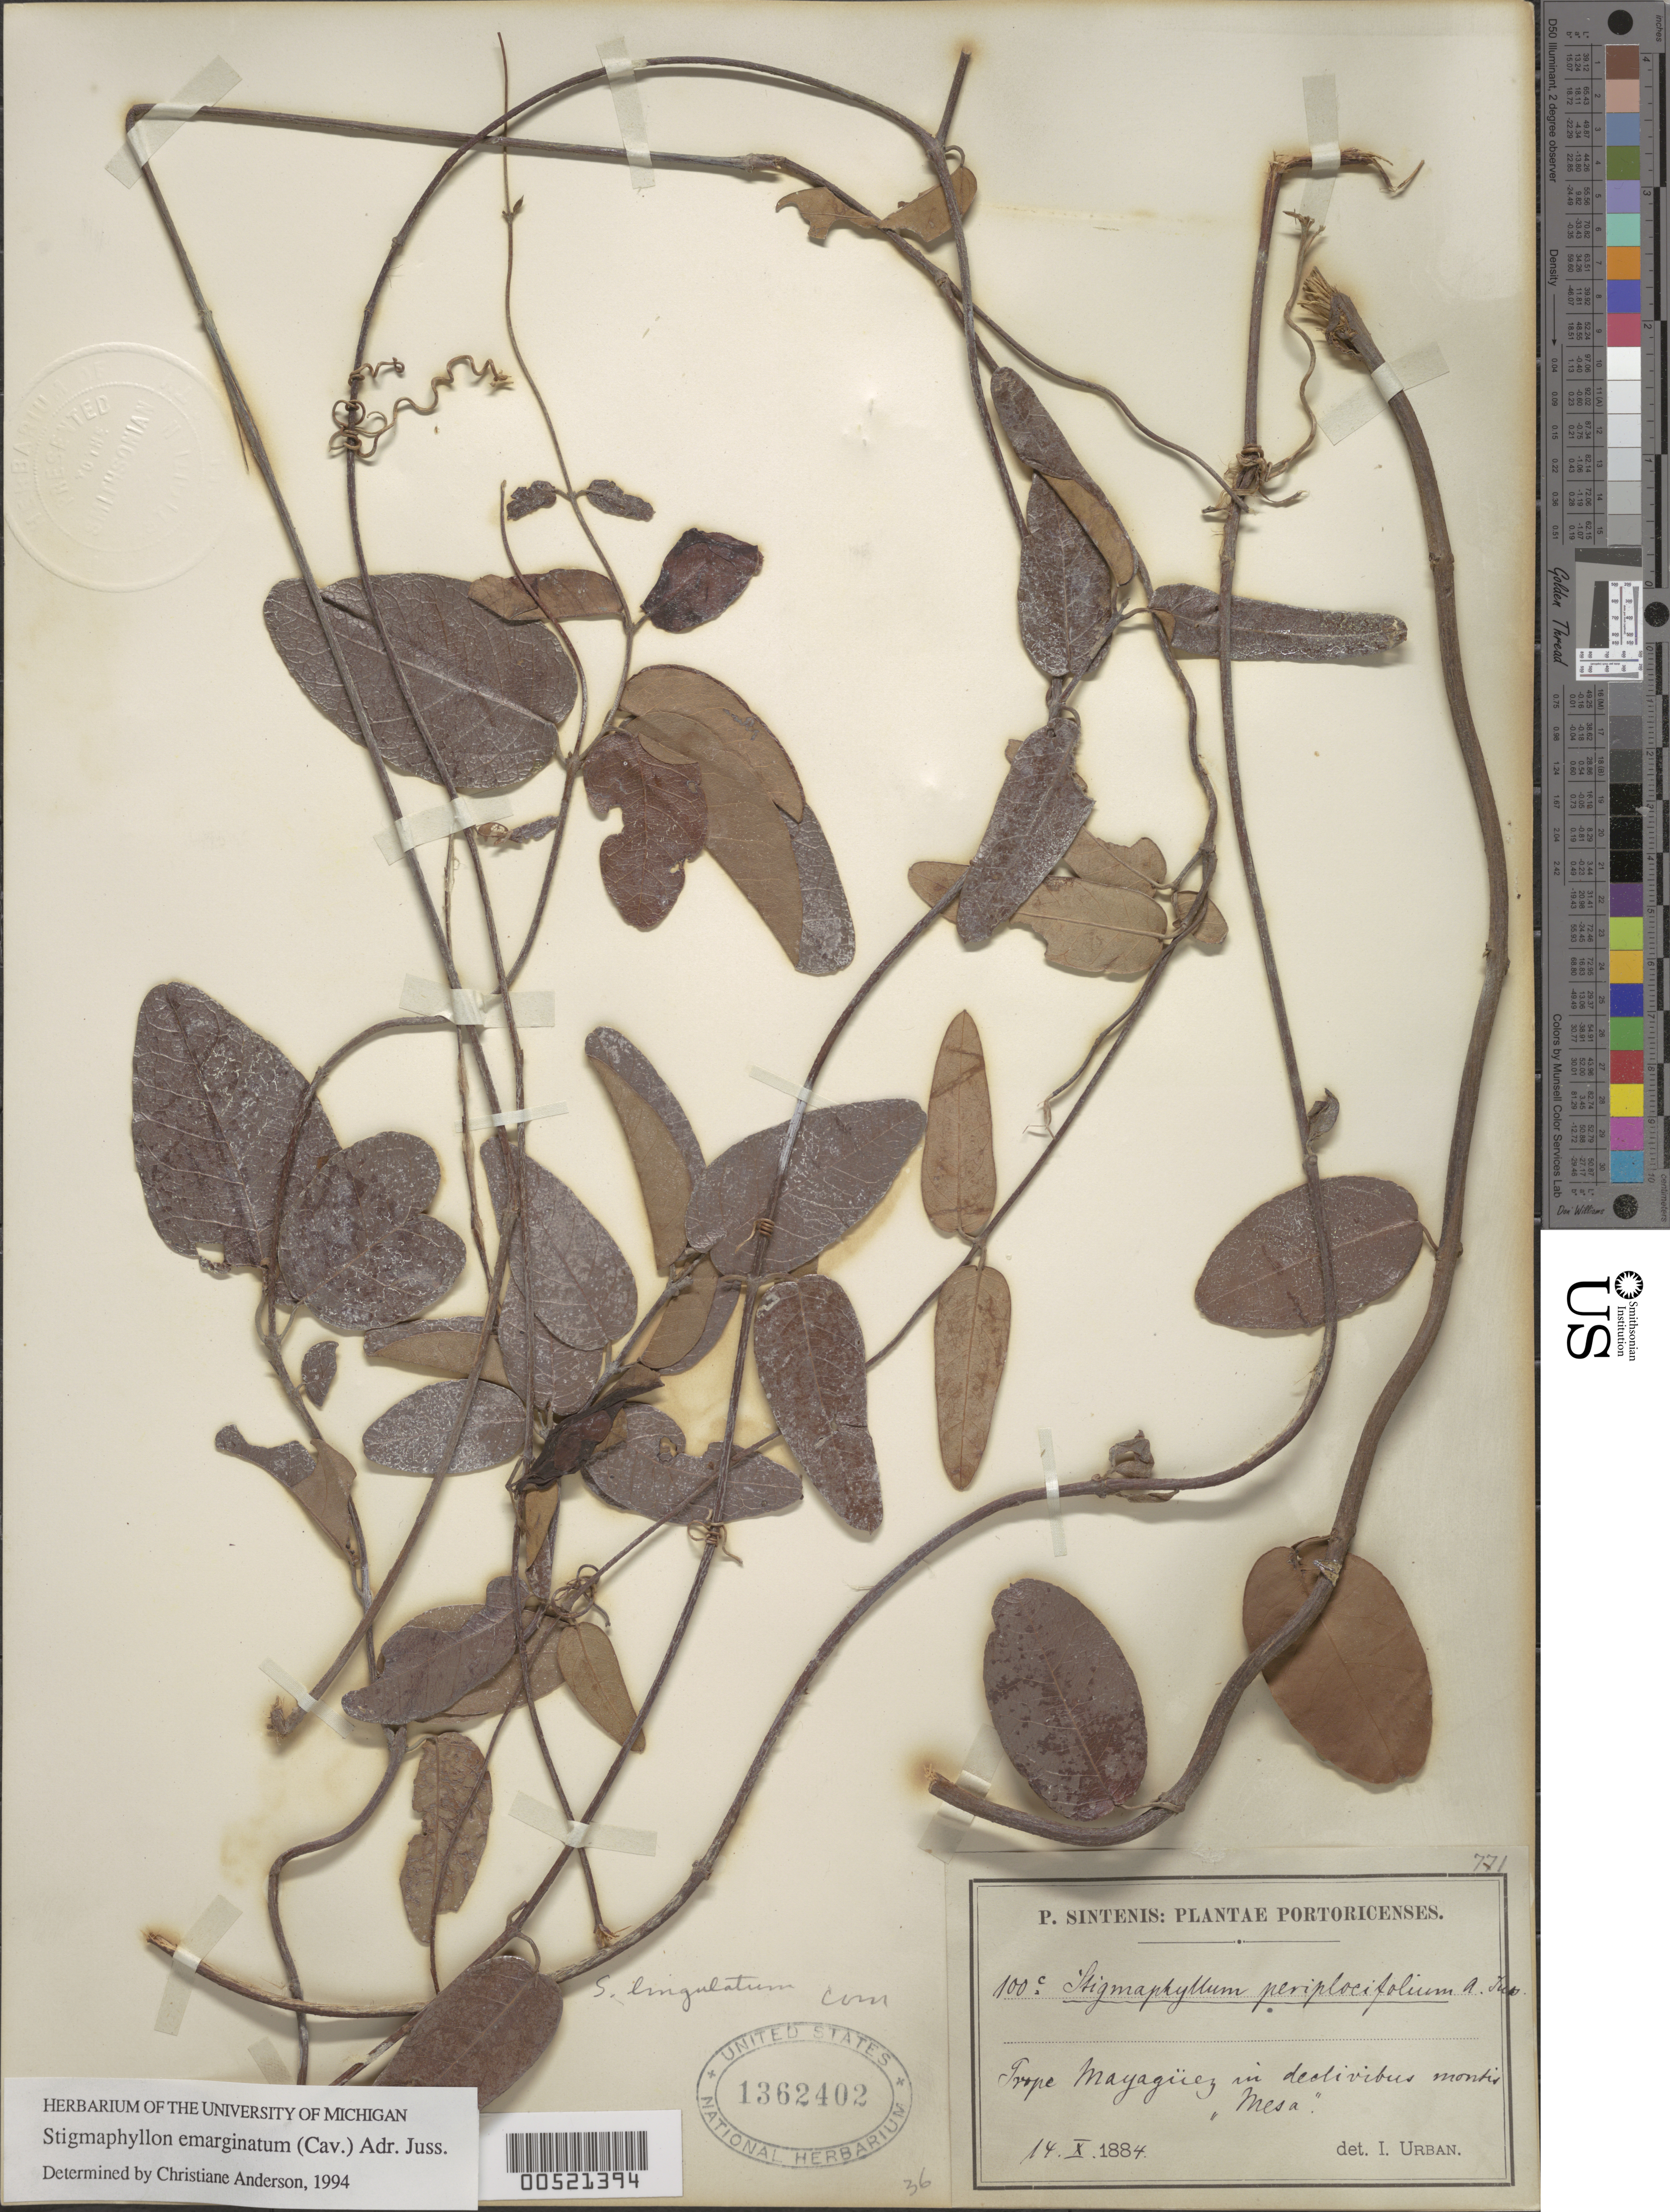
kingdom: Plantae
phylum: Tracheophyta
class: Magnoliopsida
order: Malpighiales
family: Malpighiaceae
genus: Stigmaphyllon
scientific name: Stigmaphyllon emarginatum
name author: (Cav.) A. Juss.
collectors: P. Sintenis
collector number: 100 c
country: Puerto Rico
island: Greater Antilles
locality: Close to Mayagüez on hillside of Cerro Las Mesas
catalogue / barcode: US 1362402